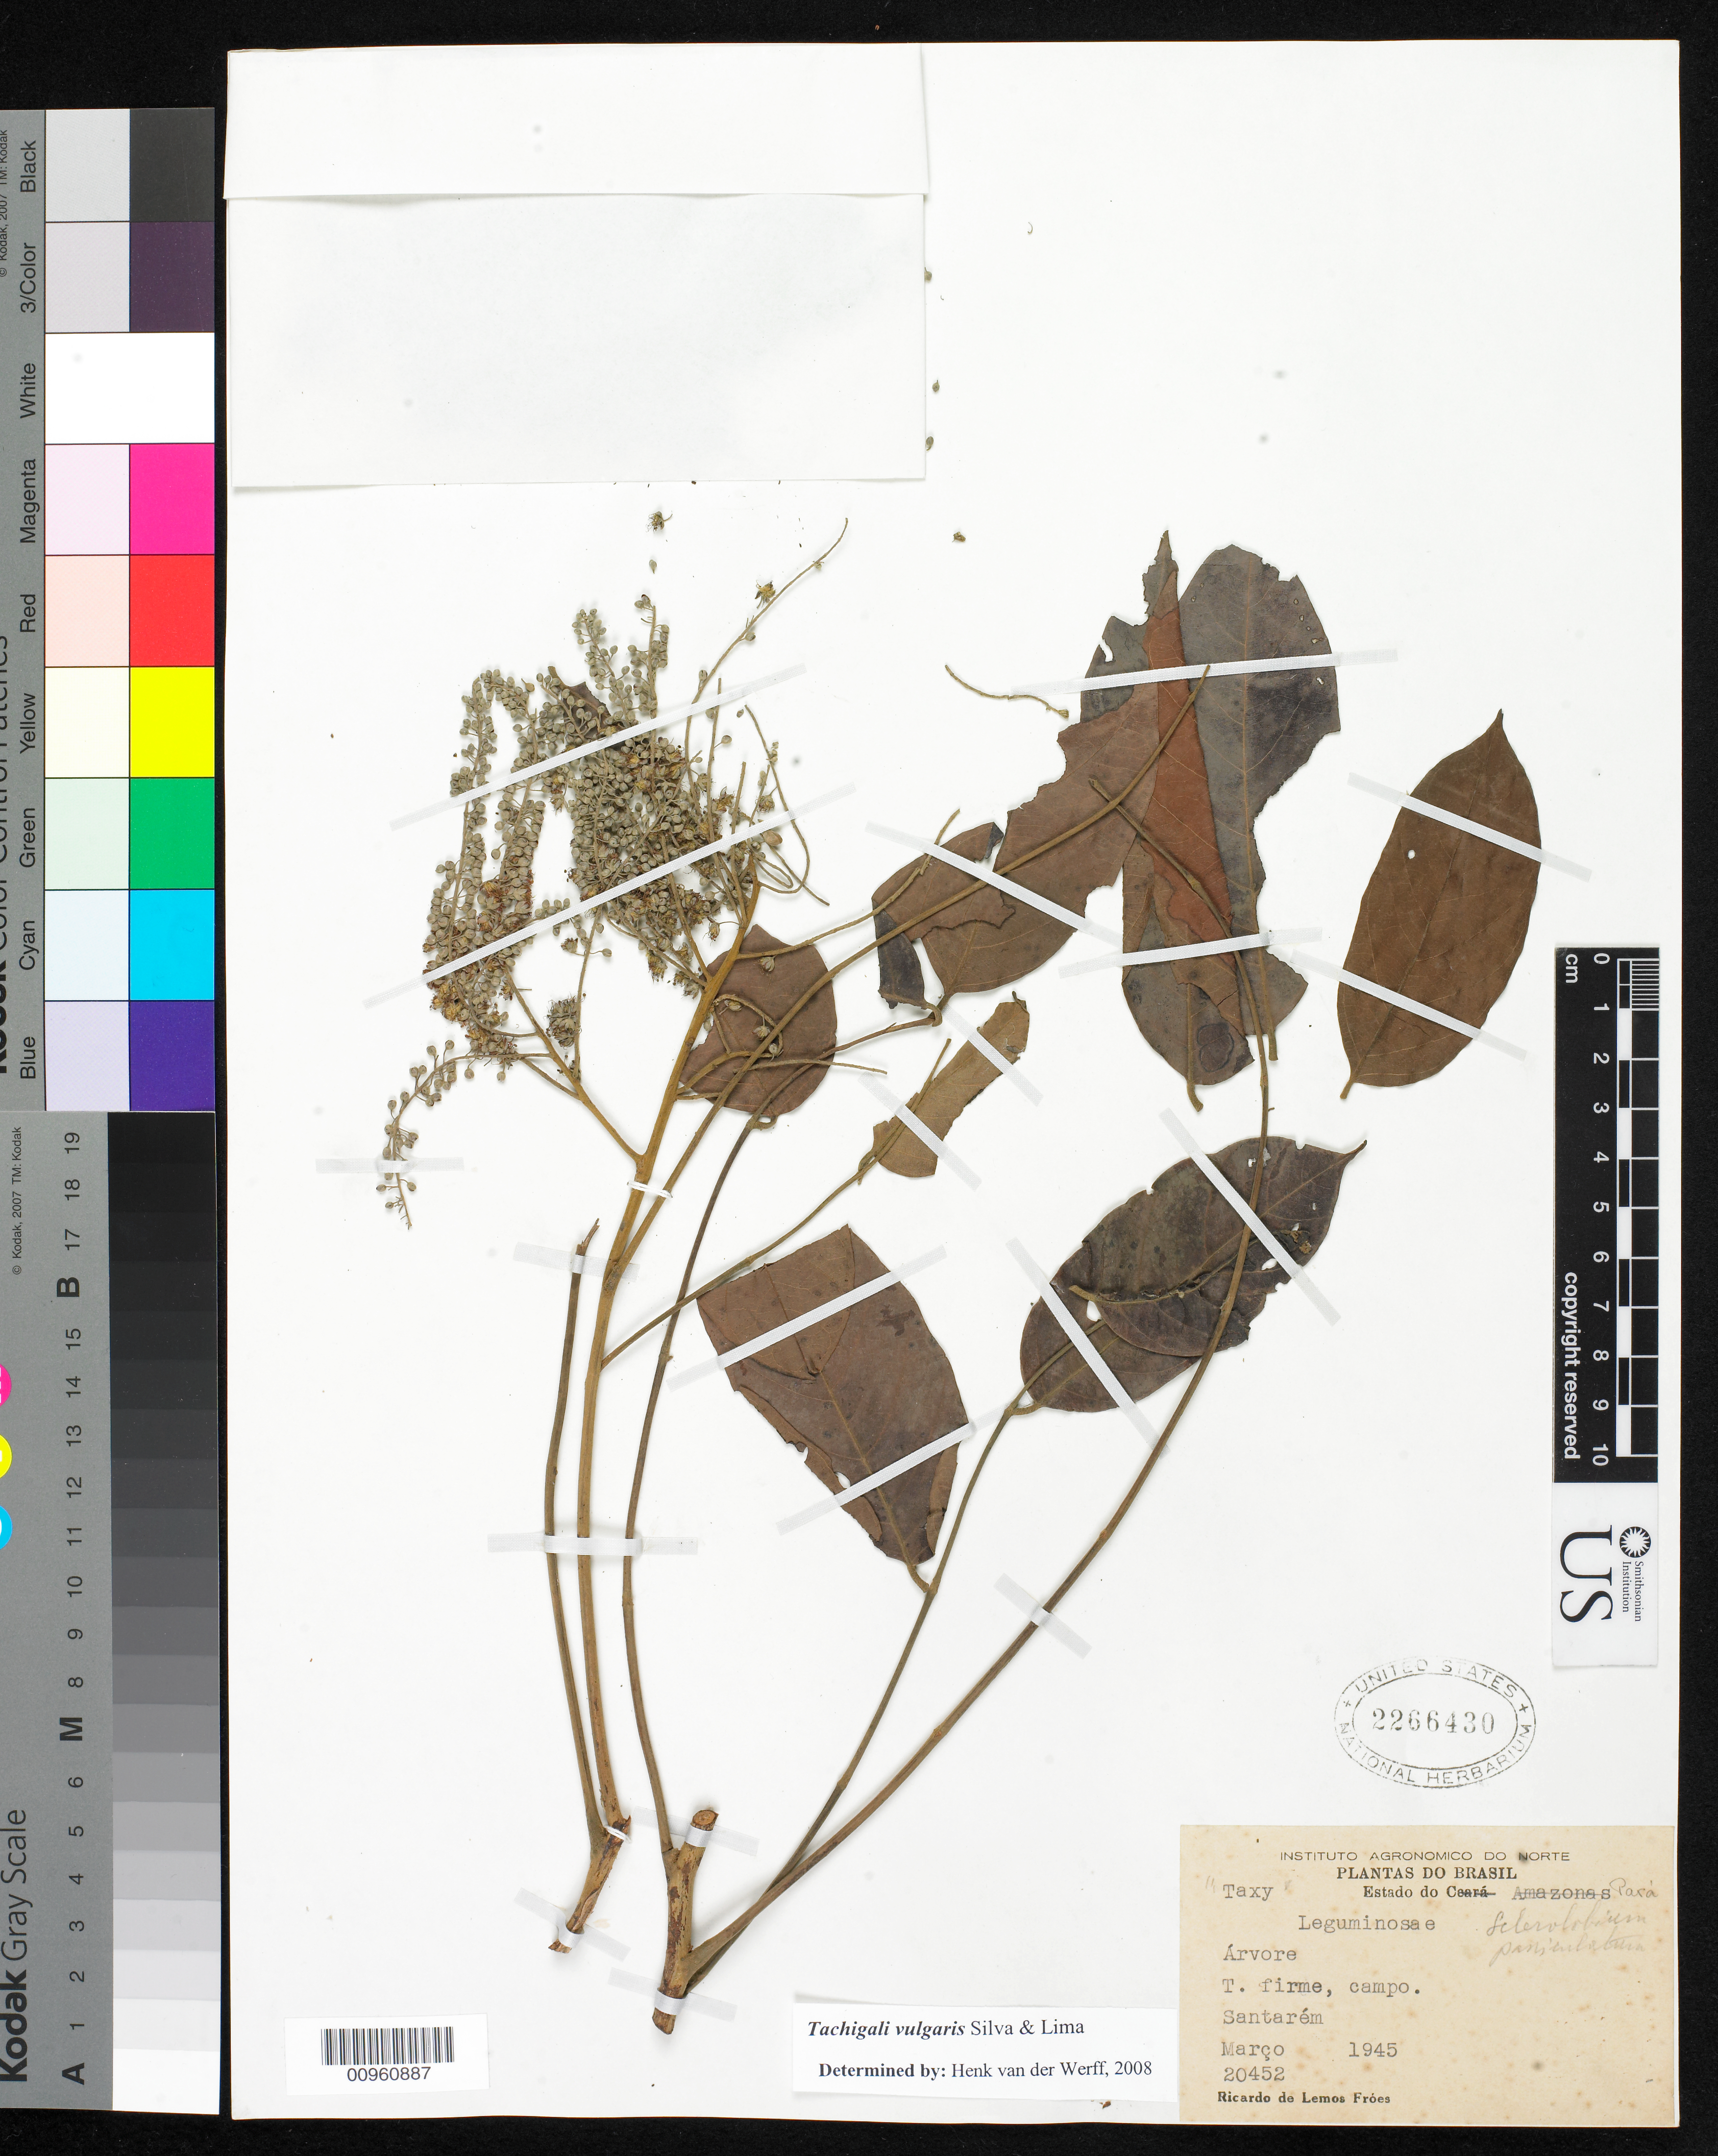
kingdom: Plantae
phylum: Tracheophyta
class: Magnoliopsida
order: Fabales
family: Fabaceae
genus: Tachigali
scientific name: Tachigali vulgaris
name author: L.F. Gomes da Silva & H.C. Lima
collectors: R. L. Fróes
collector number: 20452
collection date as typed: Mar 1945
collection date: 1945-03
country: Brazil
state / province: Pará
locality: Estado do Para, Plantas do Brasil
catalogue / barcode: US 2266430